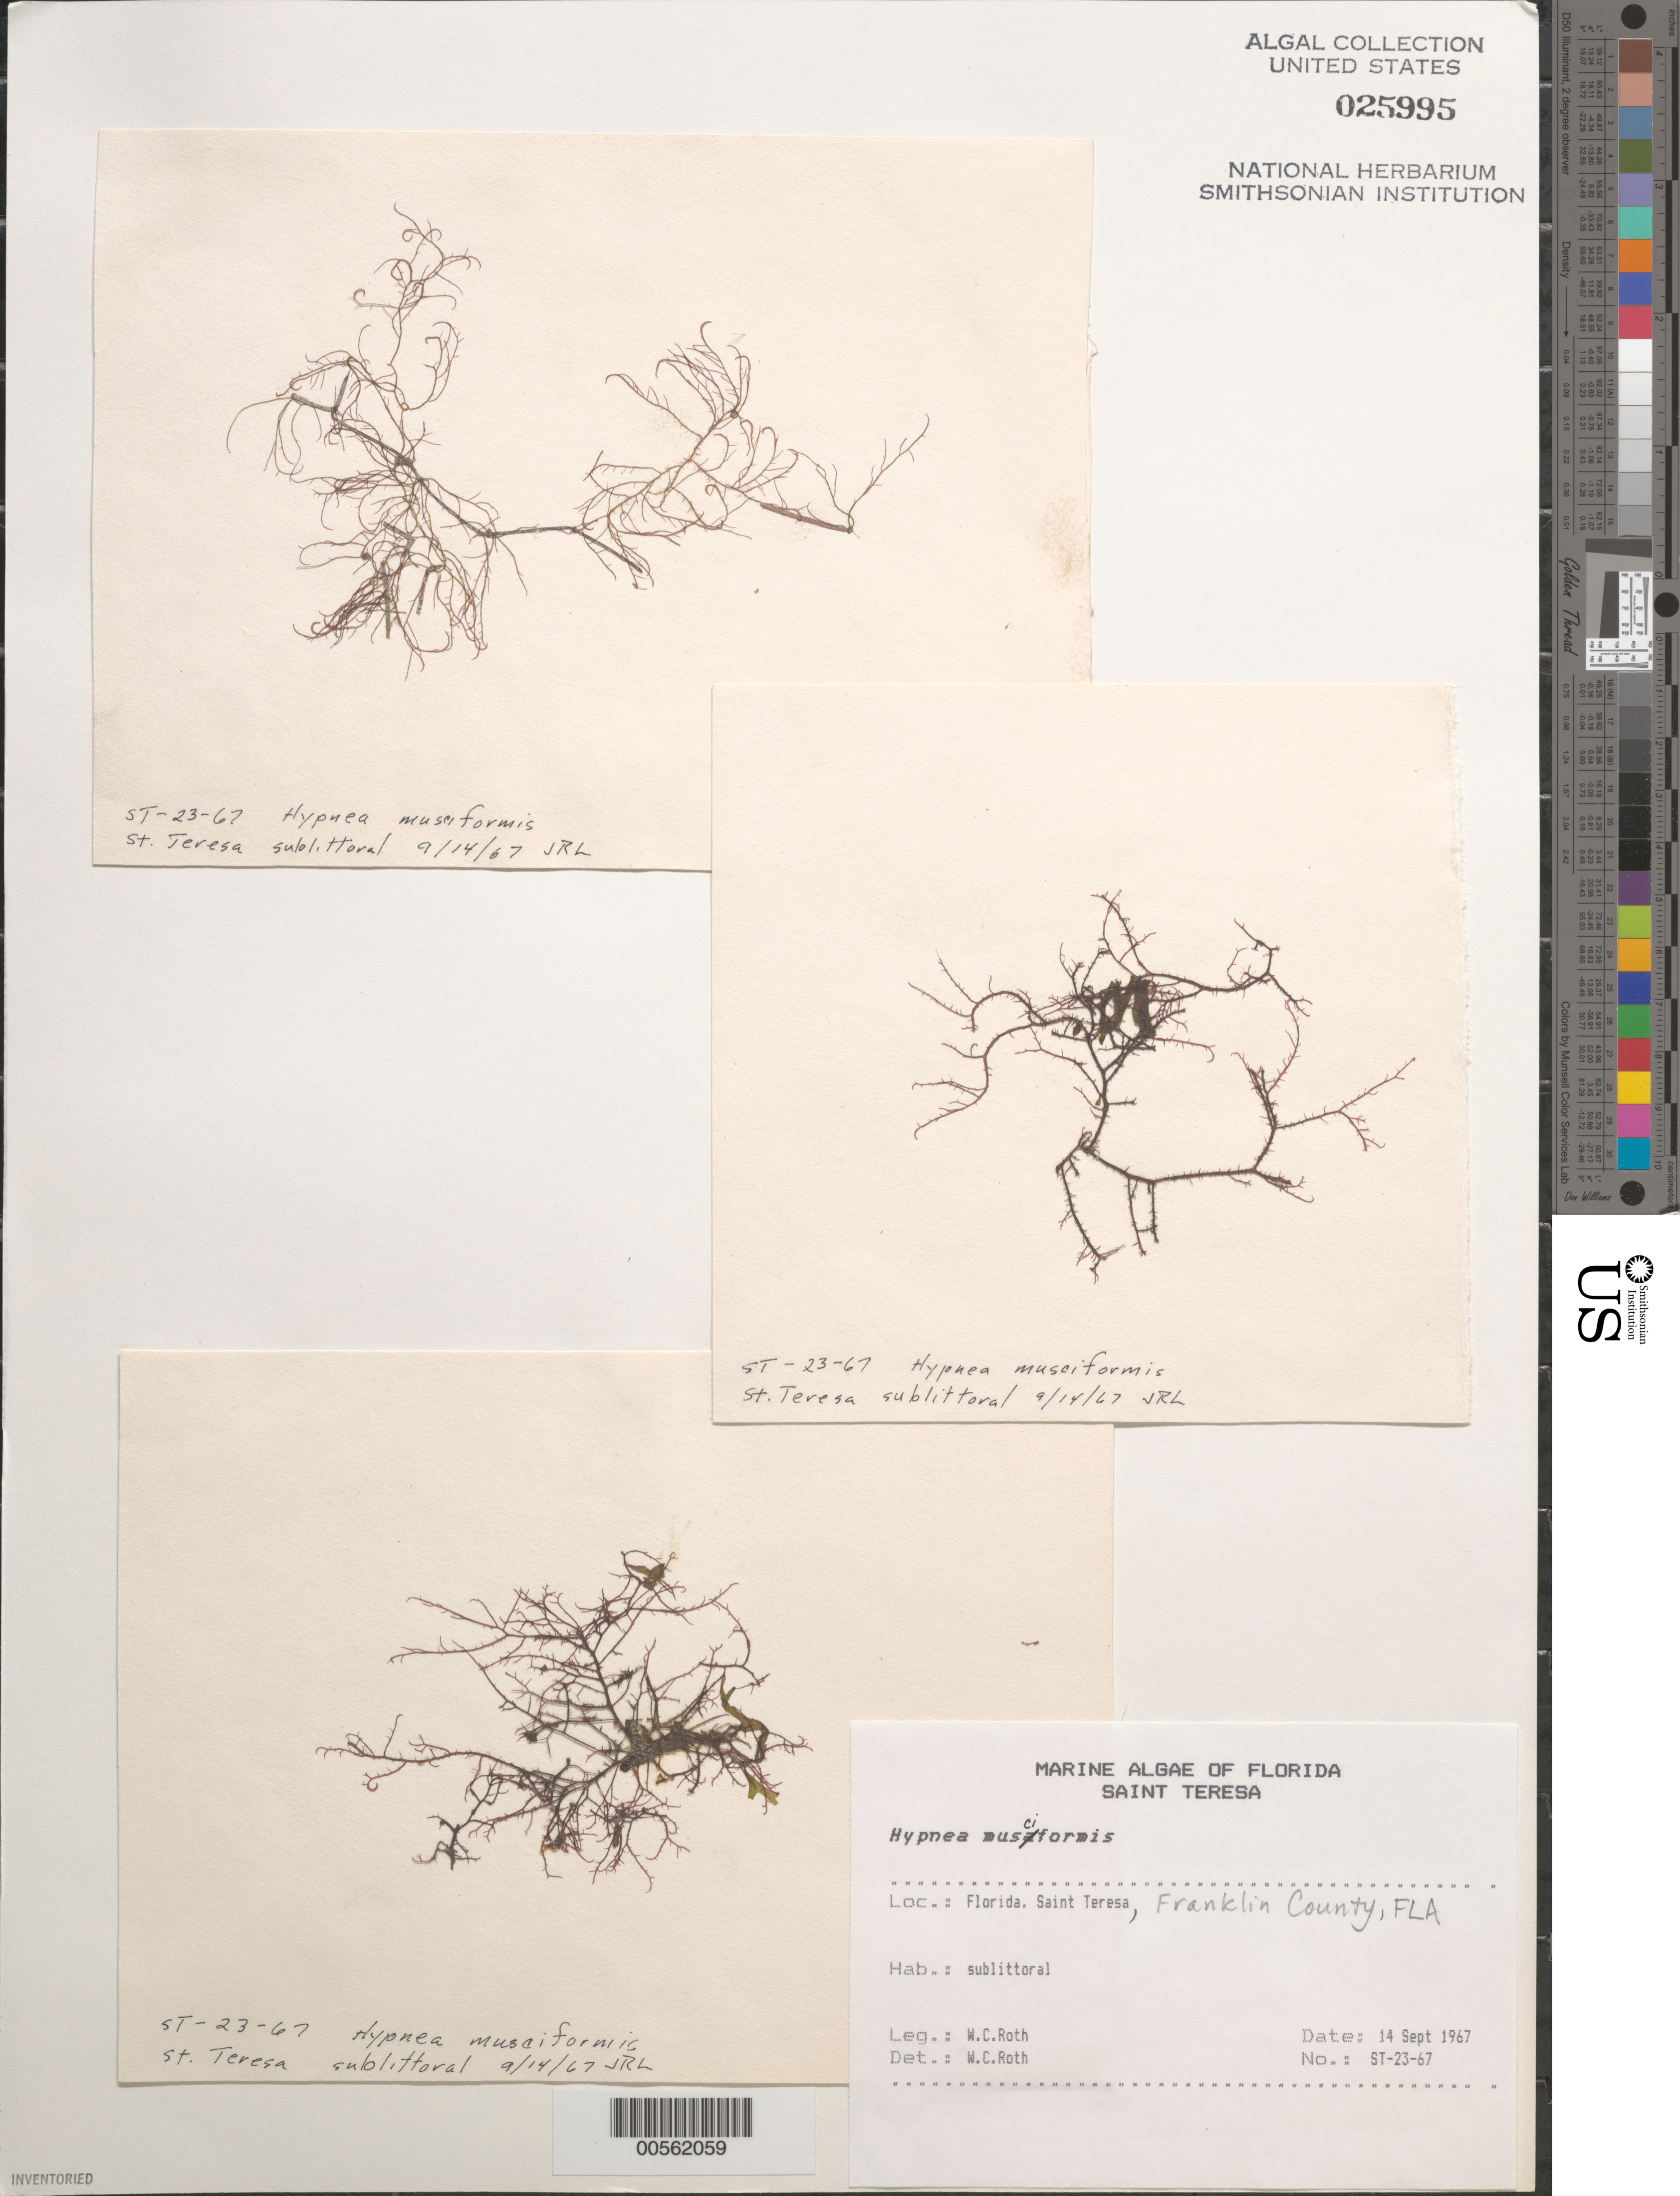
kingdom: Plantae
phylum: Rhodophyta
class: Florideophyceae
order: Gigartinales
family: Cystocloniaceae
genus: Hypnea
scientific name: Hypnea musciformis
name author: (Wulfen) J.V.Lamouroux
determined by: Roth, W. C.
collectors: W. C. Roth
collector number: ST-23-67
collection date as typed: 14 Sep 1967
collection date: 1967-09-14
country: United States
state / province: Florida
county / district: Franklin County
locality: Saint Teresa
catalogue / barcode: US 25995